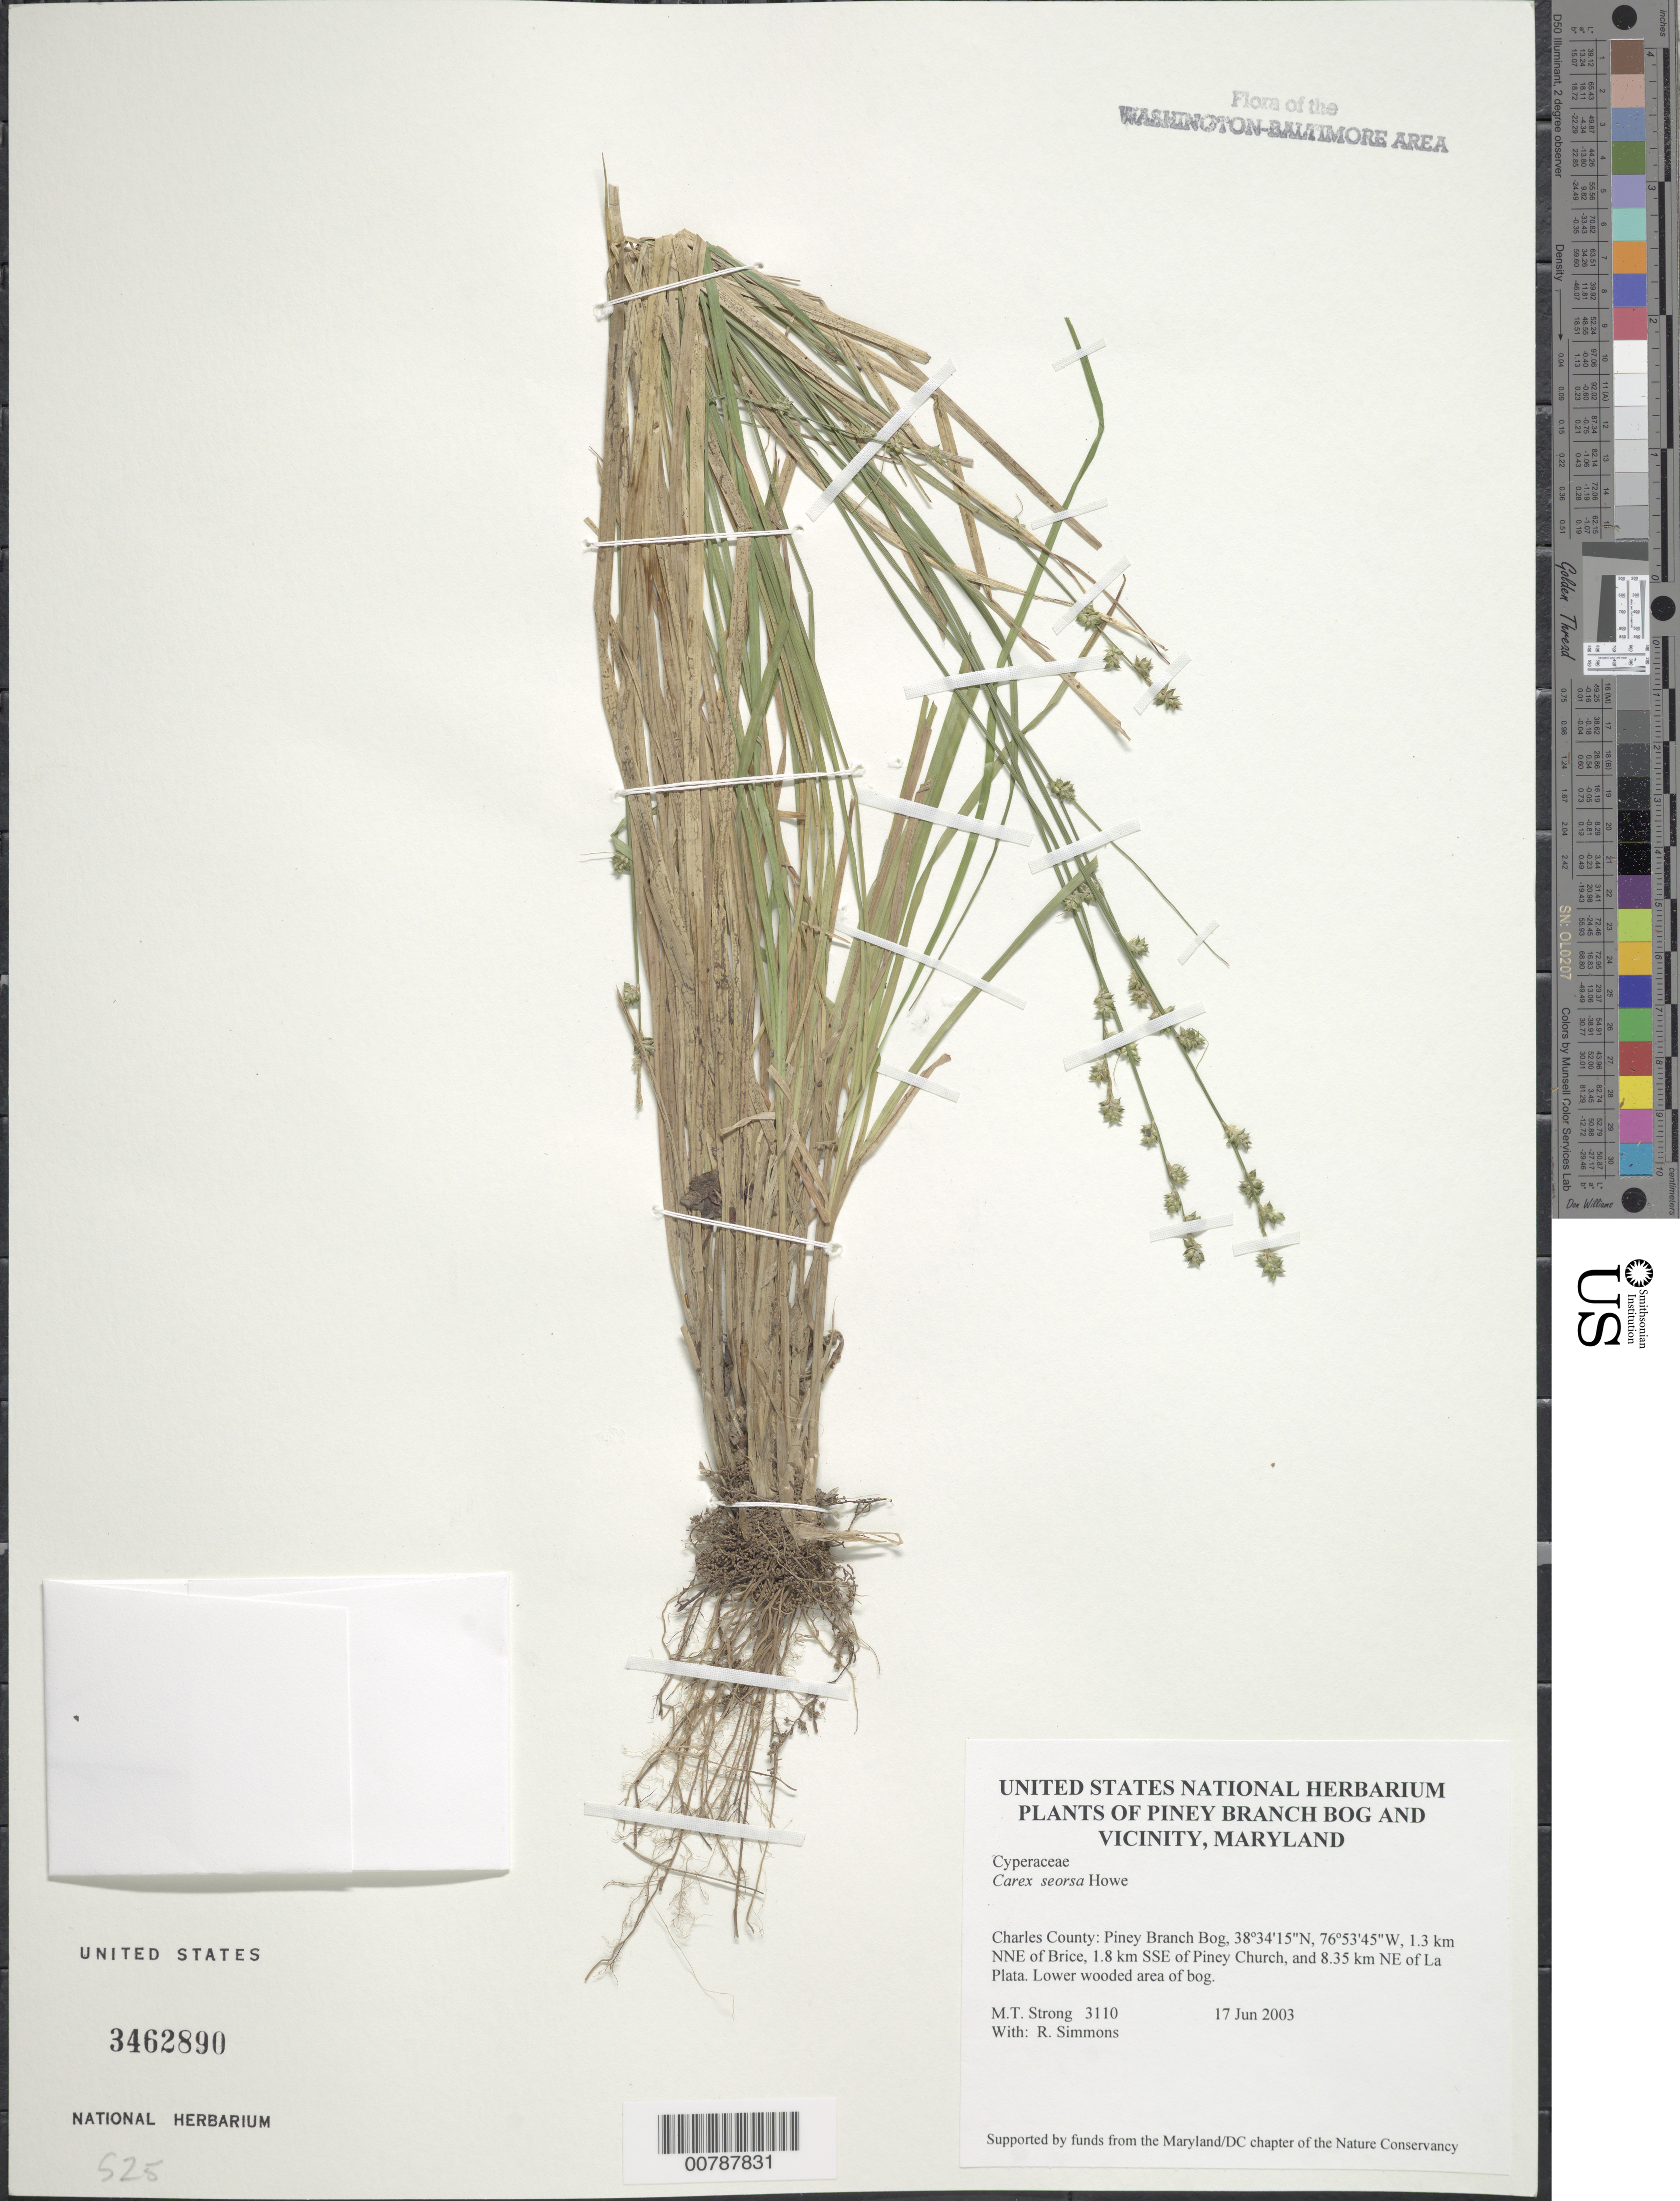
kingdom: Plantae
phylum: Tracheophyta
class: Liliopsida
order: Poales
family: Cyperaceae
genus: Carex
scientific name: Carex seorsa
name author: Howe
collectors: M. T. Strong & R. H. Simmons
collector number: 3110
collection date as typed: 17 Jun 2003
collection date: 2003-06-17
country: United States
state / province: Maryland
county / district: Charles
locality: Piney Branch Bog, 1.3 km NNE of Brice, 1.8 km SSE of Piney Church, and 8.35 km NE of La Plata.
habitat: Lower wooded area of bog.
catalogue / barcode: US 3462980